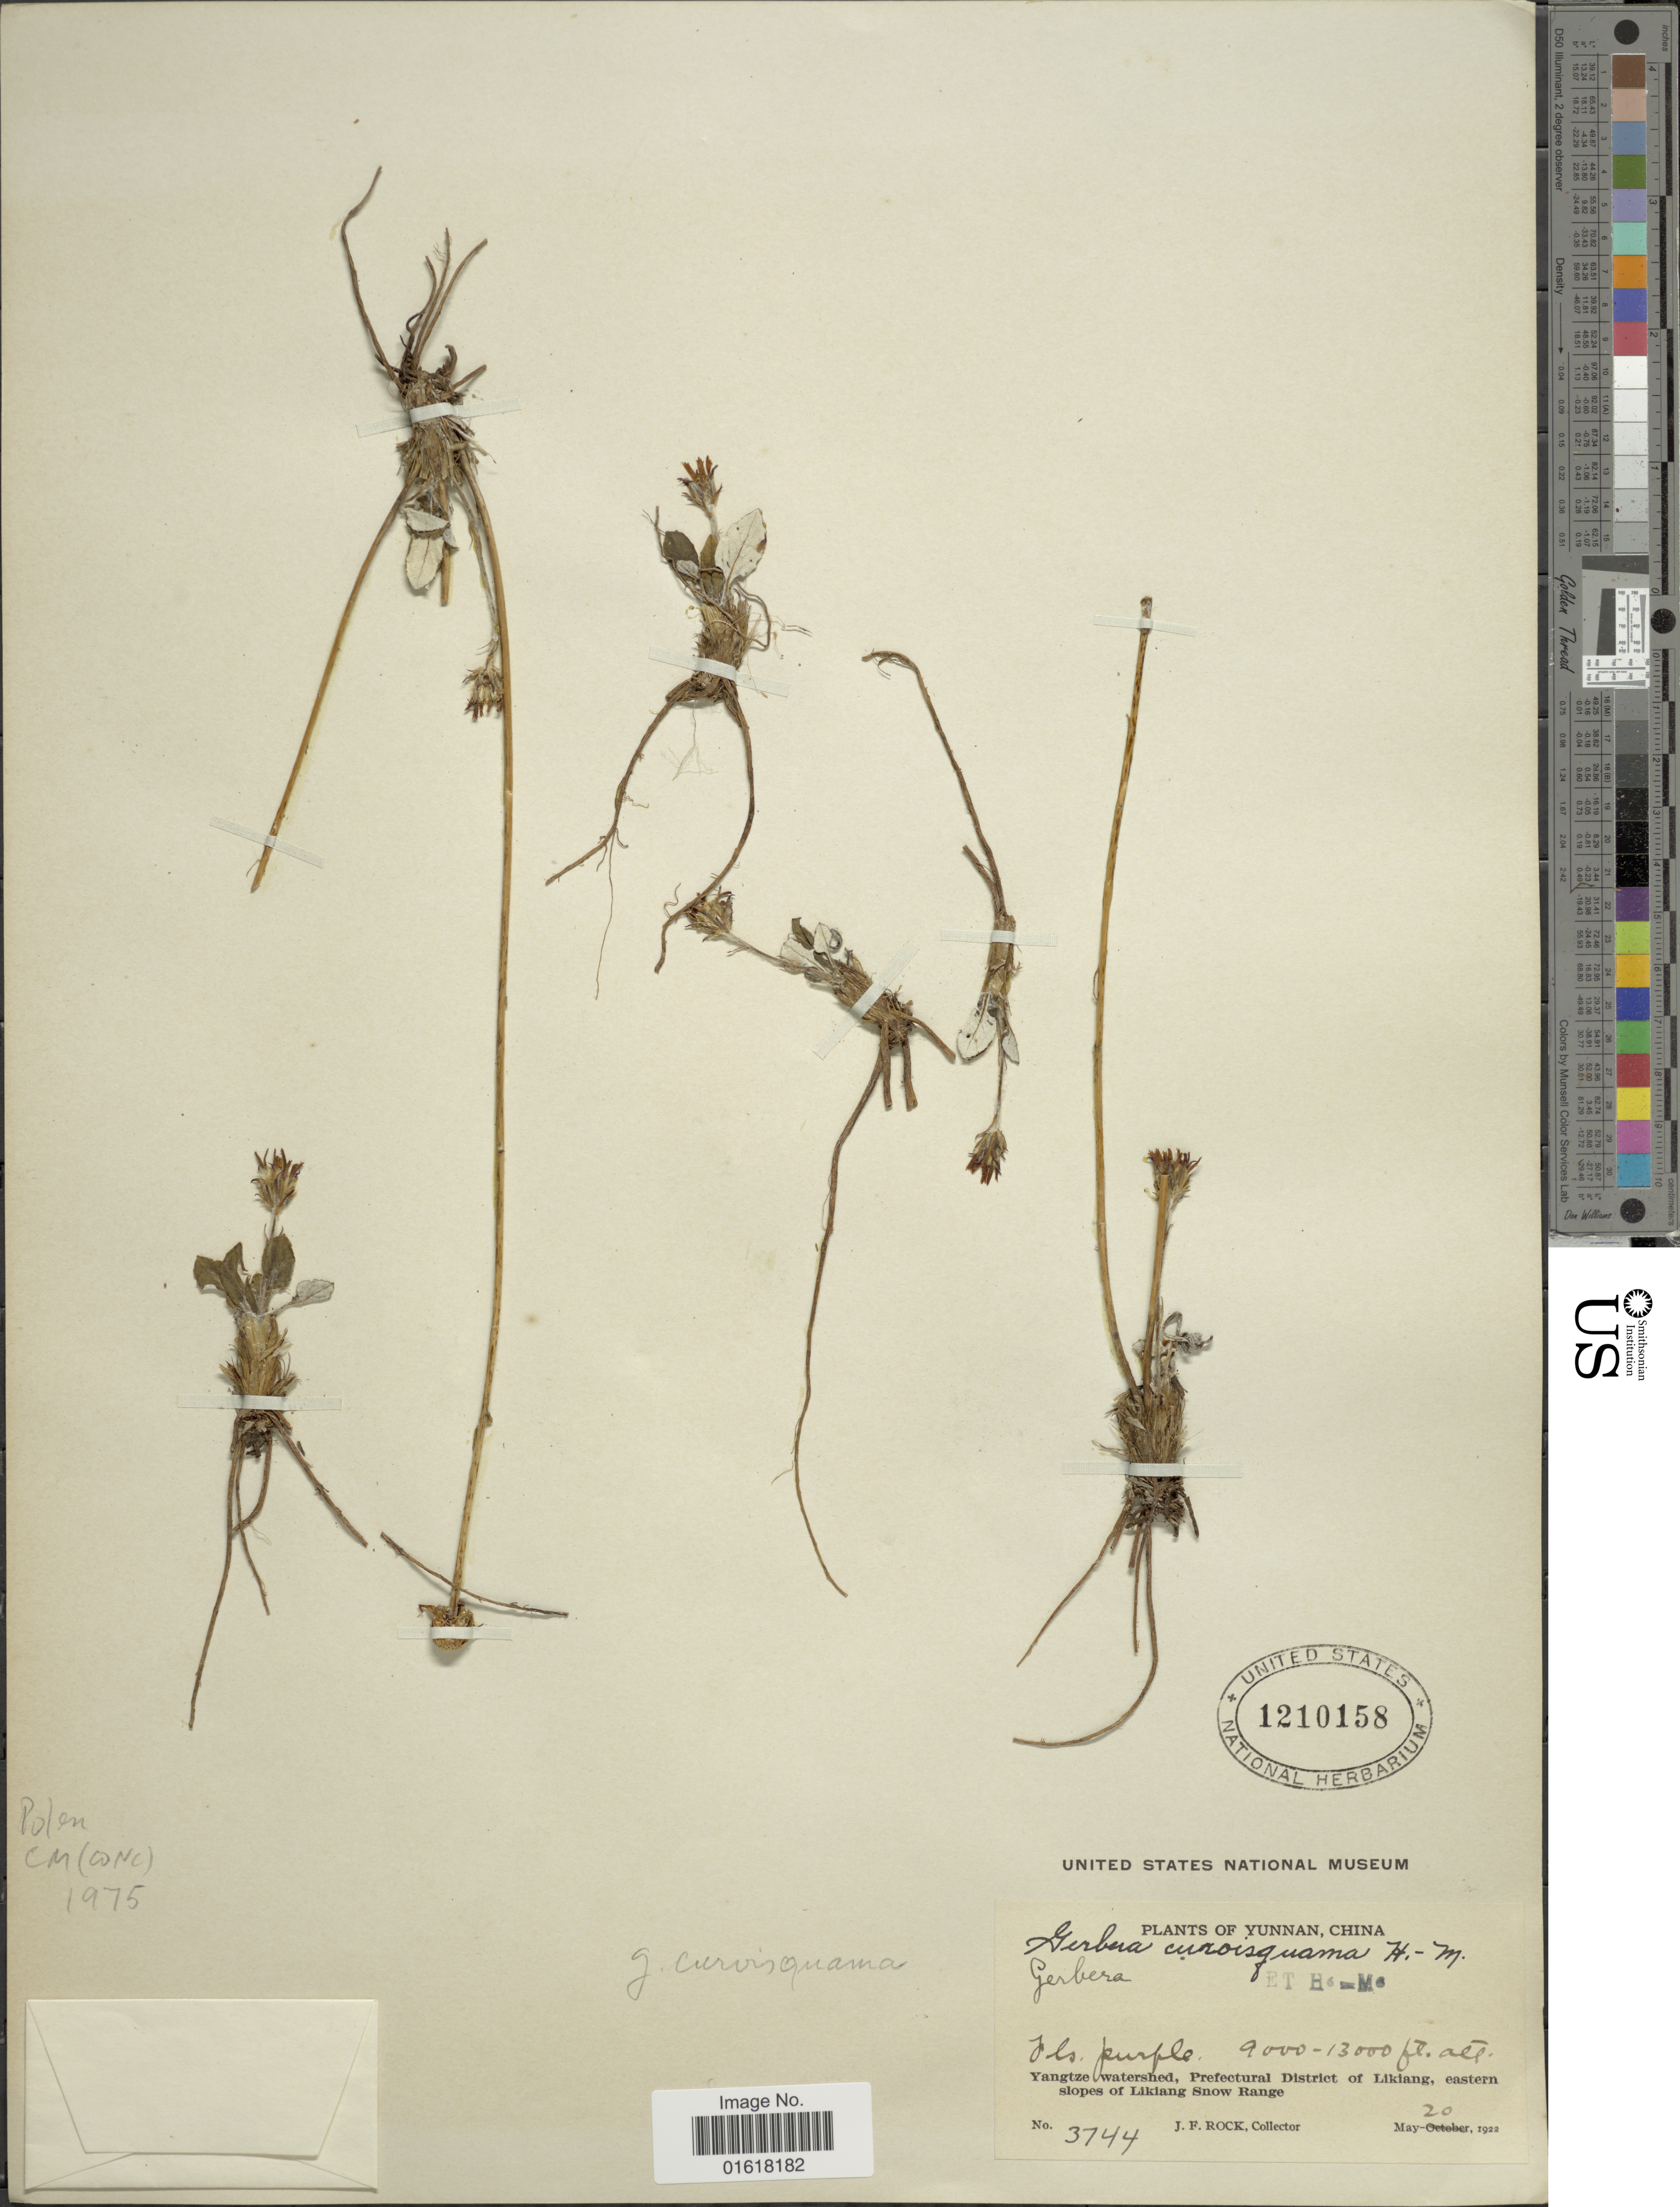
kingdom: Plantae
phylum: Tracheophyta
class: Magnoliopsida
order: Asterales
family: Asteraceae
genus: Leibnitzia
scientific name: Leibnitzia anandria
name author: (L.) Nakai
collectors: J. Rock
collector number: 3744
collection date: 1922-05-20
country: China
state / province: Yunnan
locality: Yangtze watershed, Prefectural District of Likiang, eastern slopes of Likiang Snow Range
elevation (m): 2743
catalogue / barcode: US 1210158